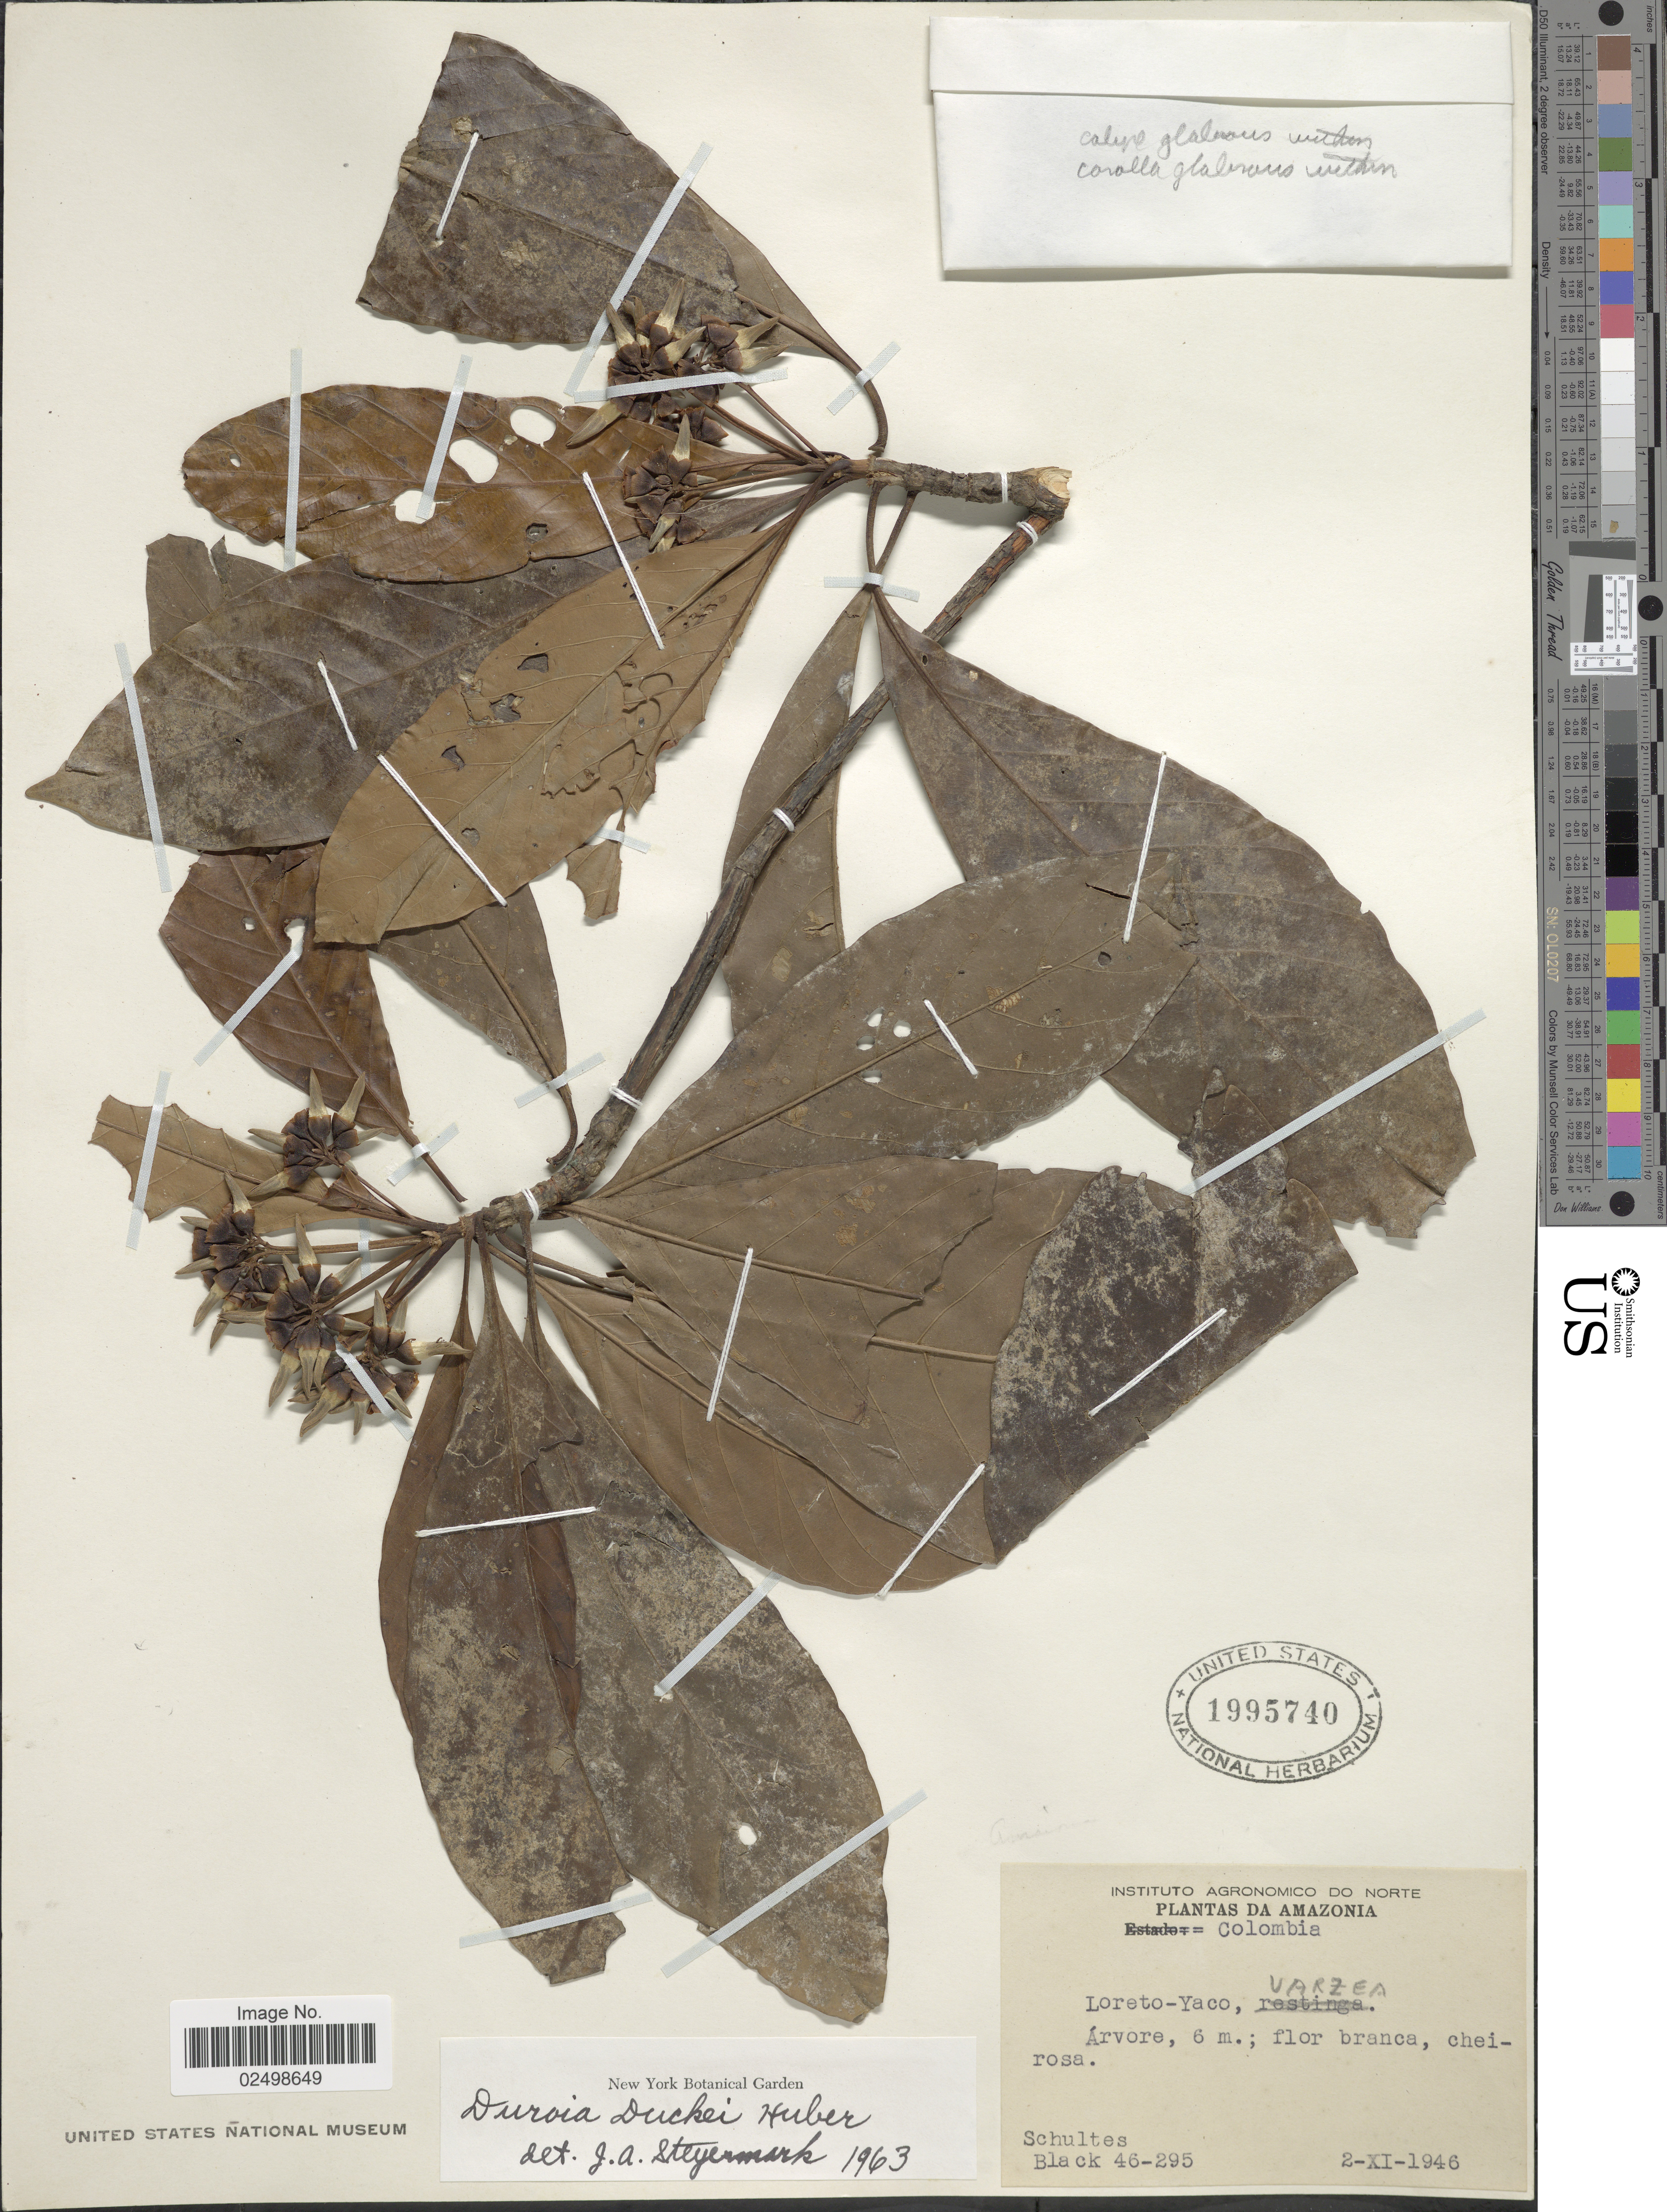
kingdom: Plantae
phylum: Tracheophyta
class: Magnoliopsida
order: Gentianales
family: Rubiaceae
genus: Duroia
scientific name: Duroia duckei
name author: Huber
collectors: -- Schultes & -- Black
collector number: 46-295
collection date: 1946-11-02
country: Colombia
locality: Amazonia. Colombia. Loreto-Yaco, Varzea.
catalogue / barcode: US 1995740